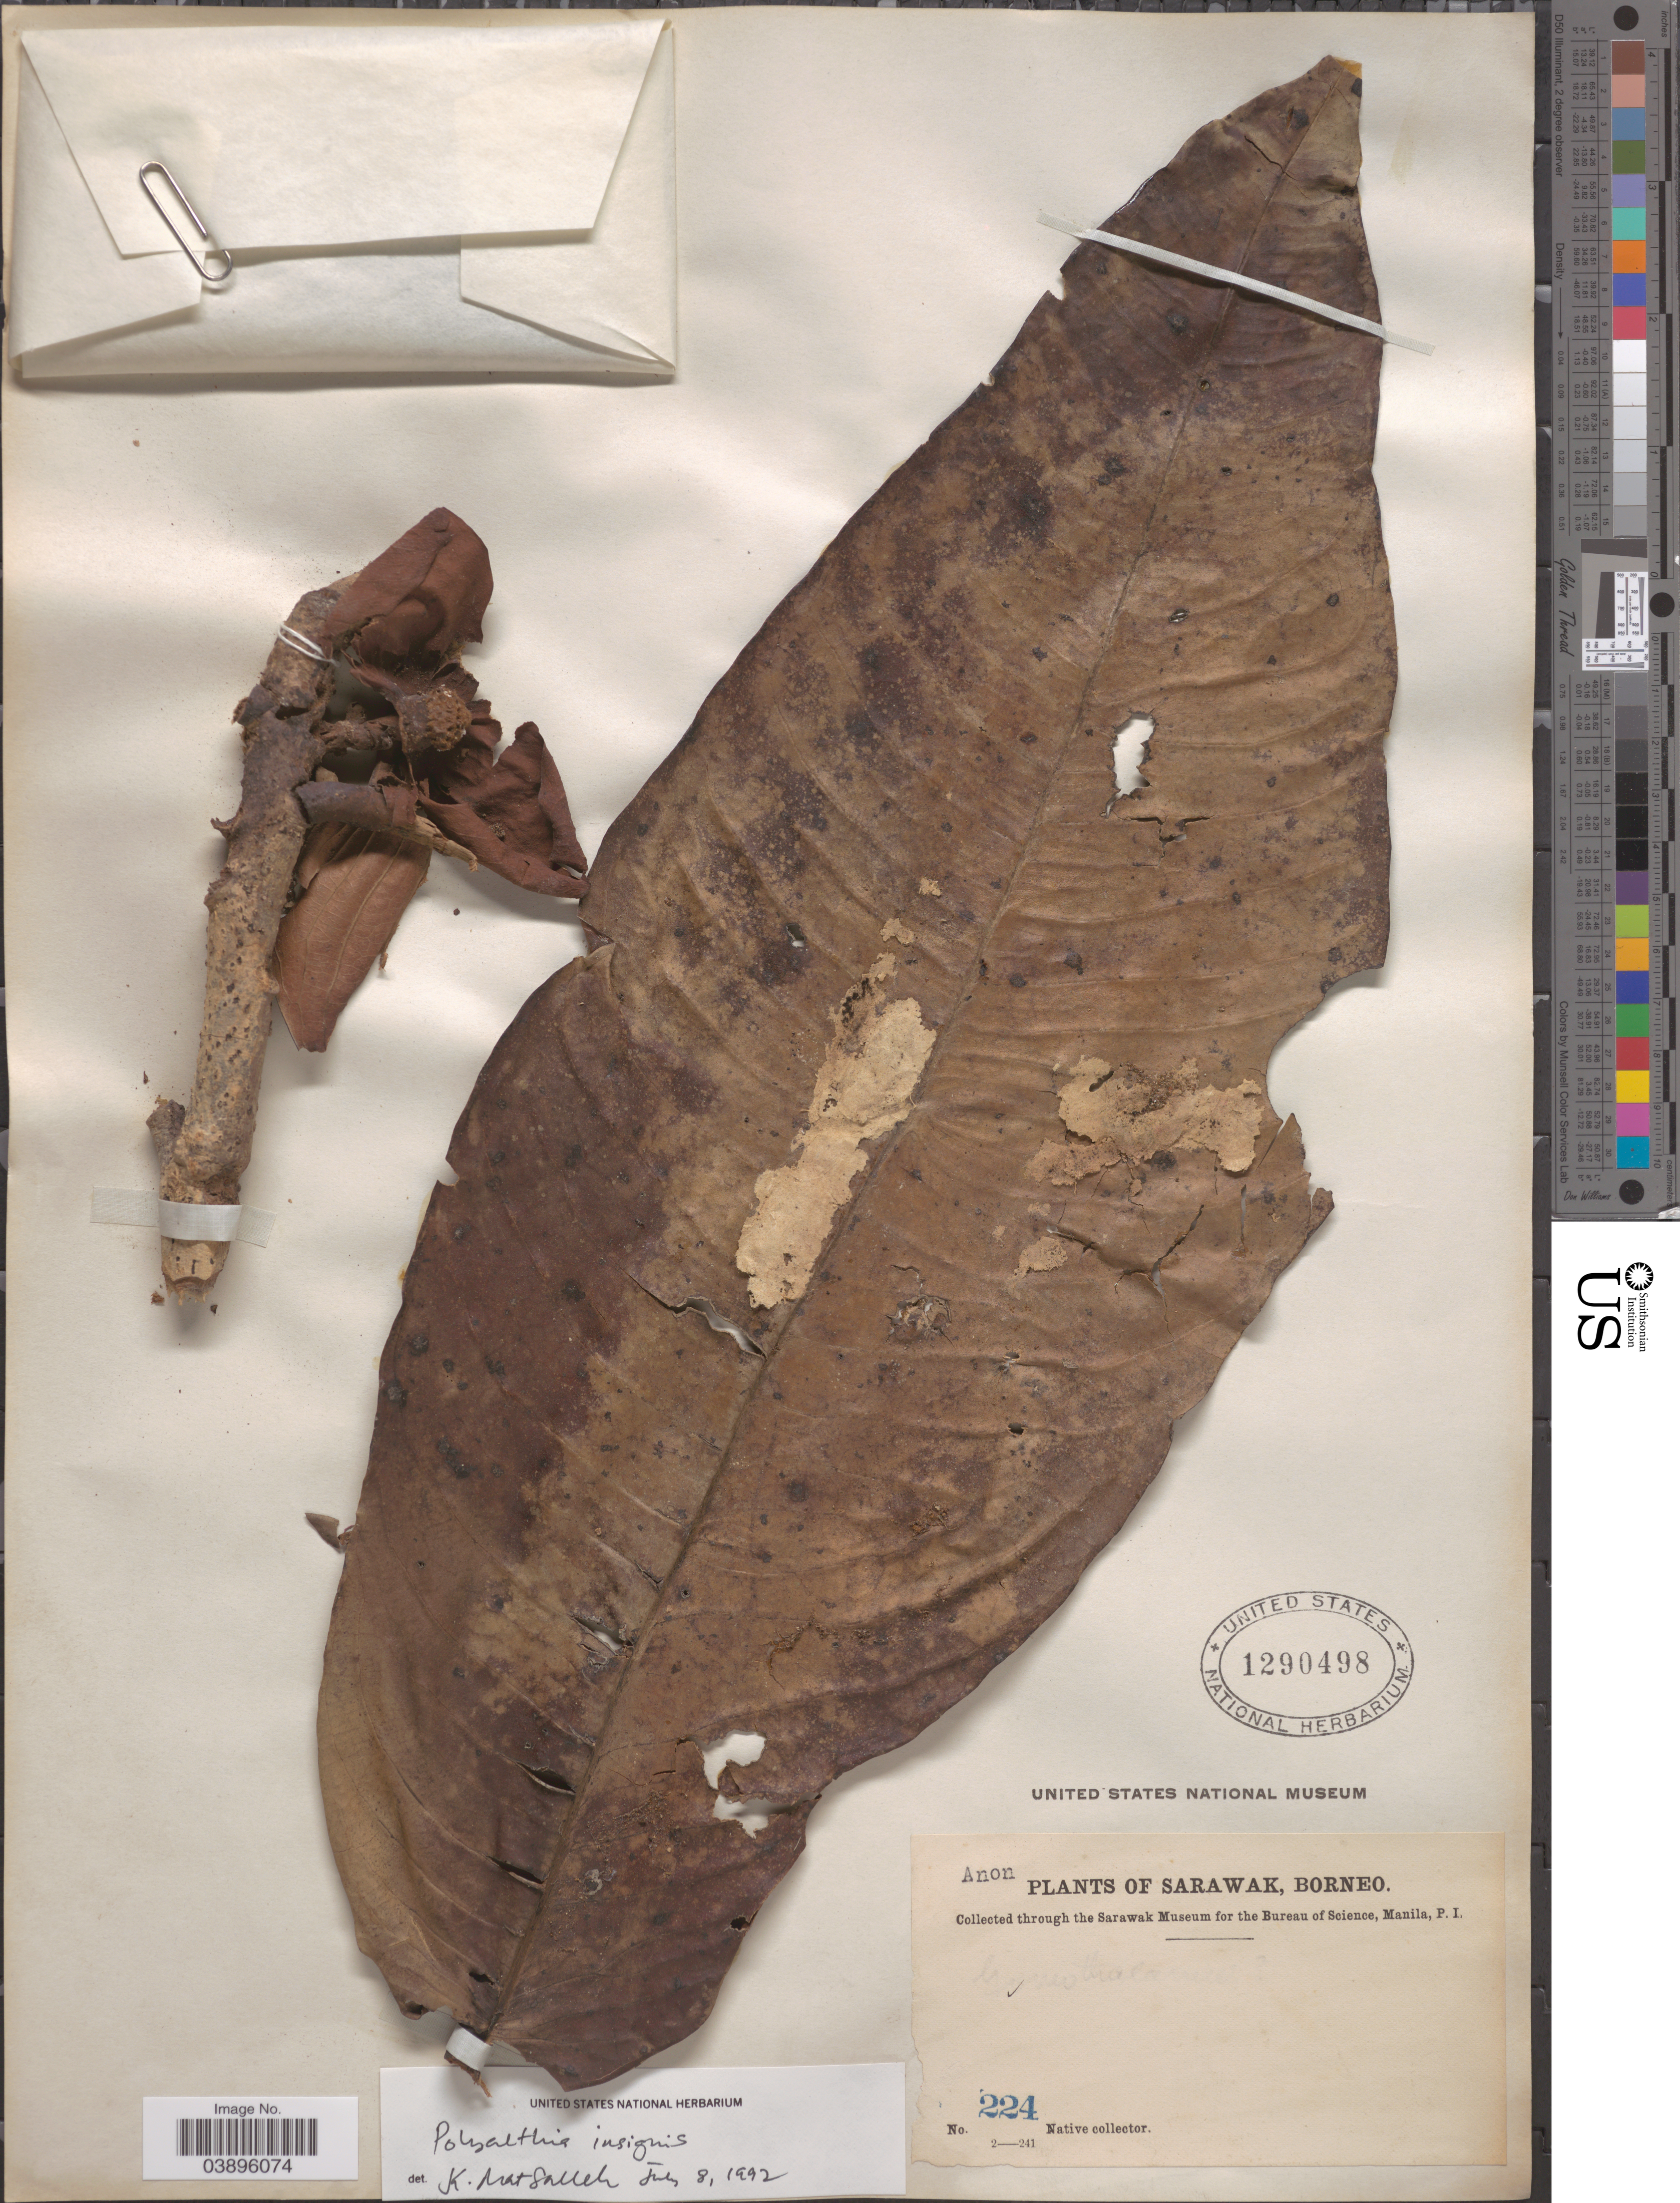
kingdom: Plantae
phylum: Tracheophyta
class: Magnoliopsida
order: Magnoliales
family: Annonaceae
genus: Polyalthia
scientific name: Polyalthia insignis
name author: (Hook. f.) Airy Shaw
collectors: Native collector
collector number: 224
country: Malaysia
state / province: Sarawak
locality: Borneo.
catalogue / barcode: US 1290498